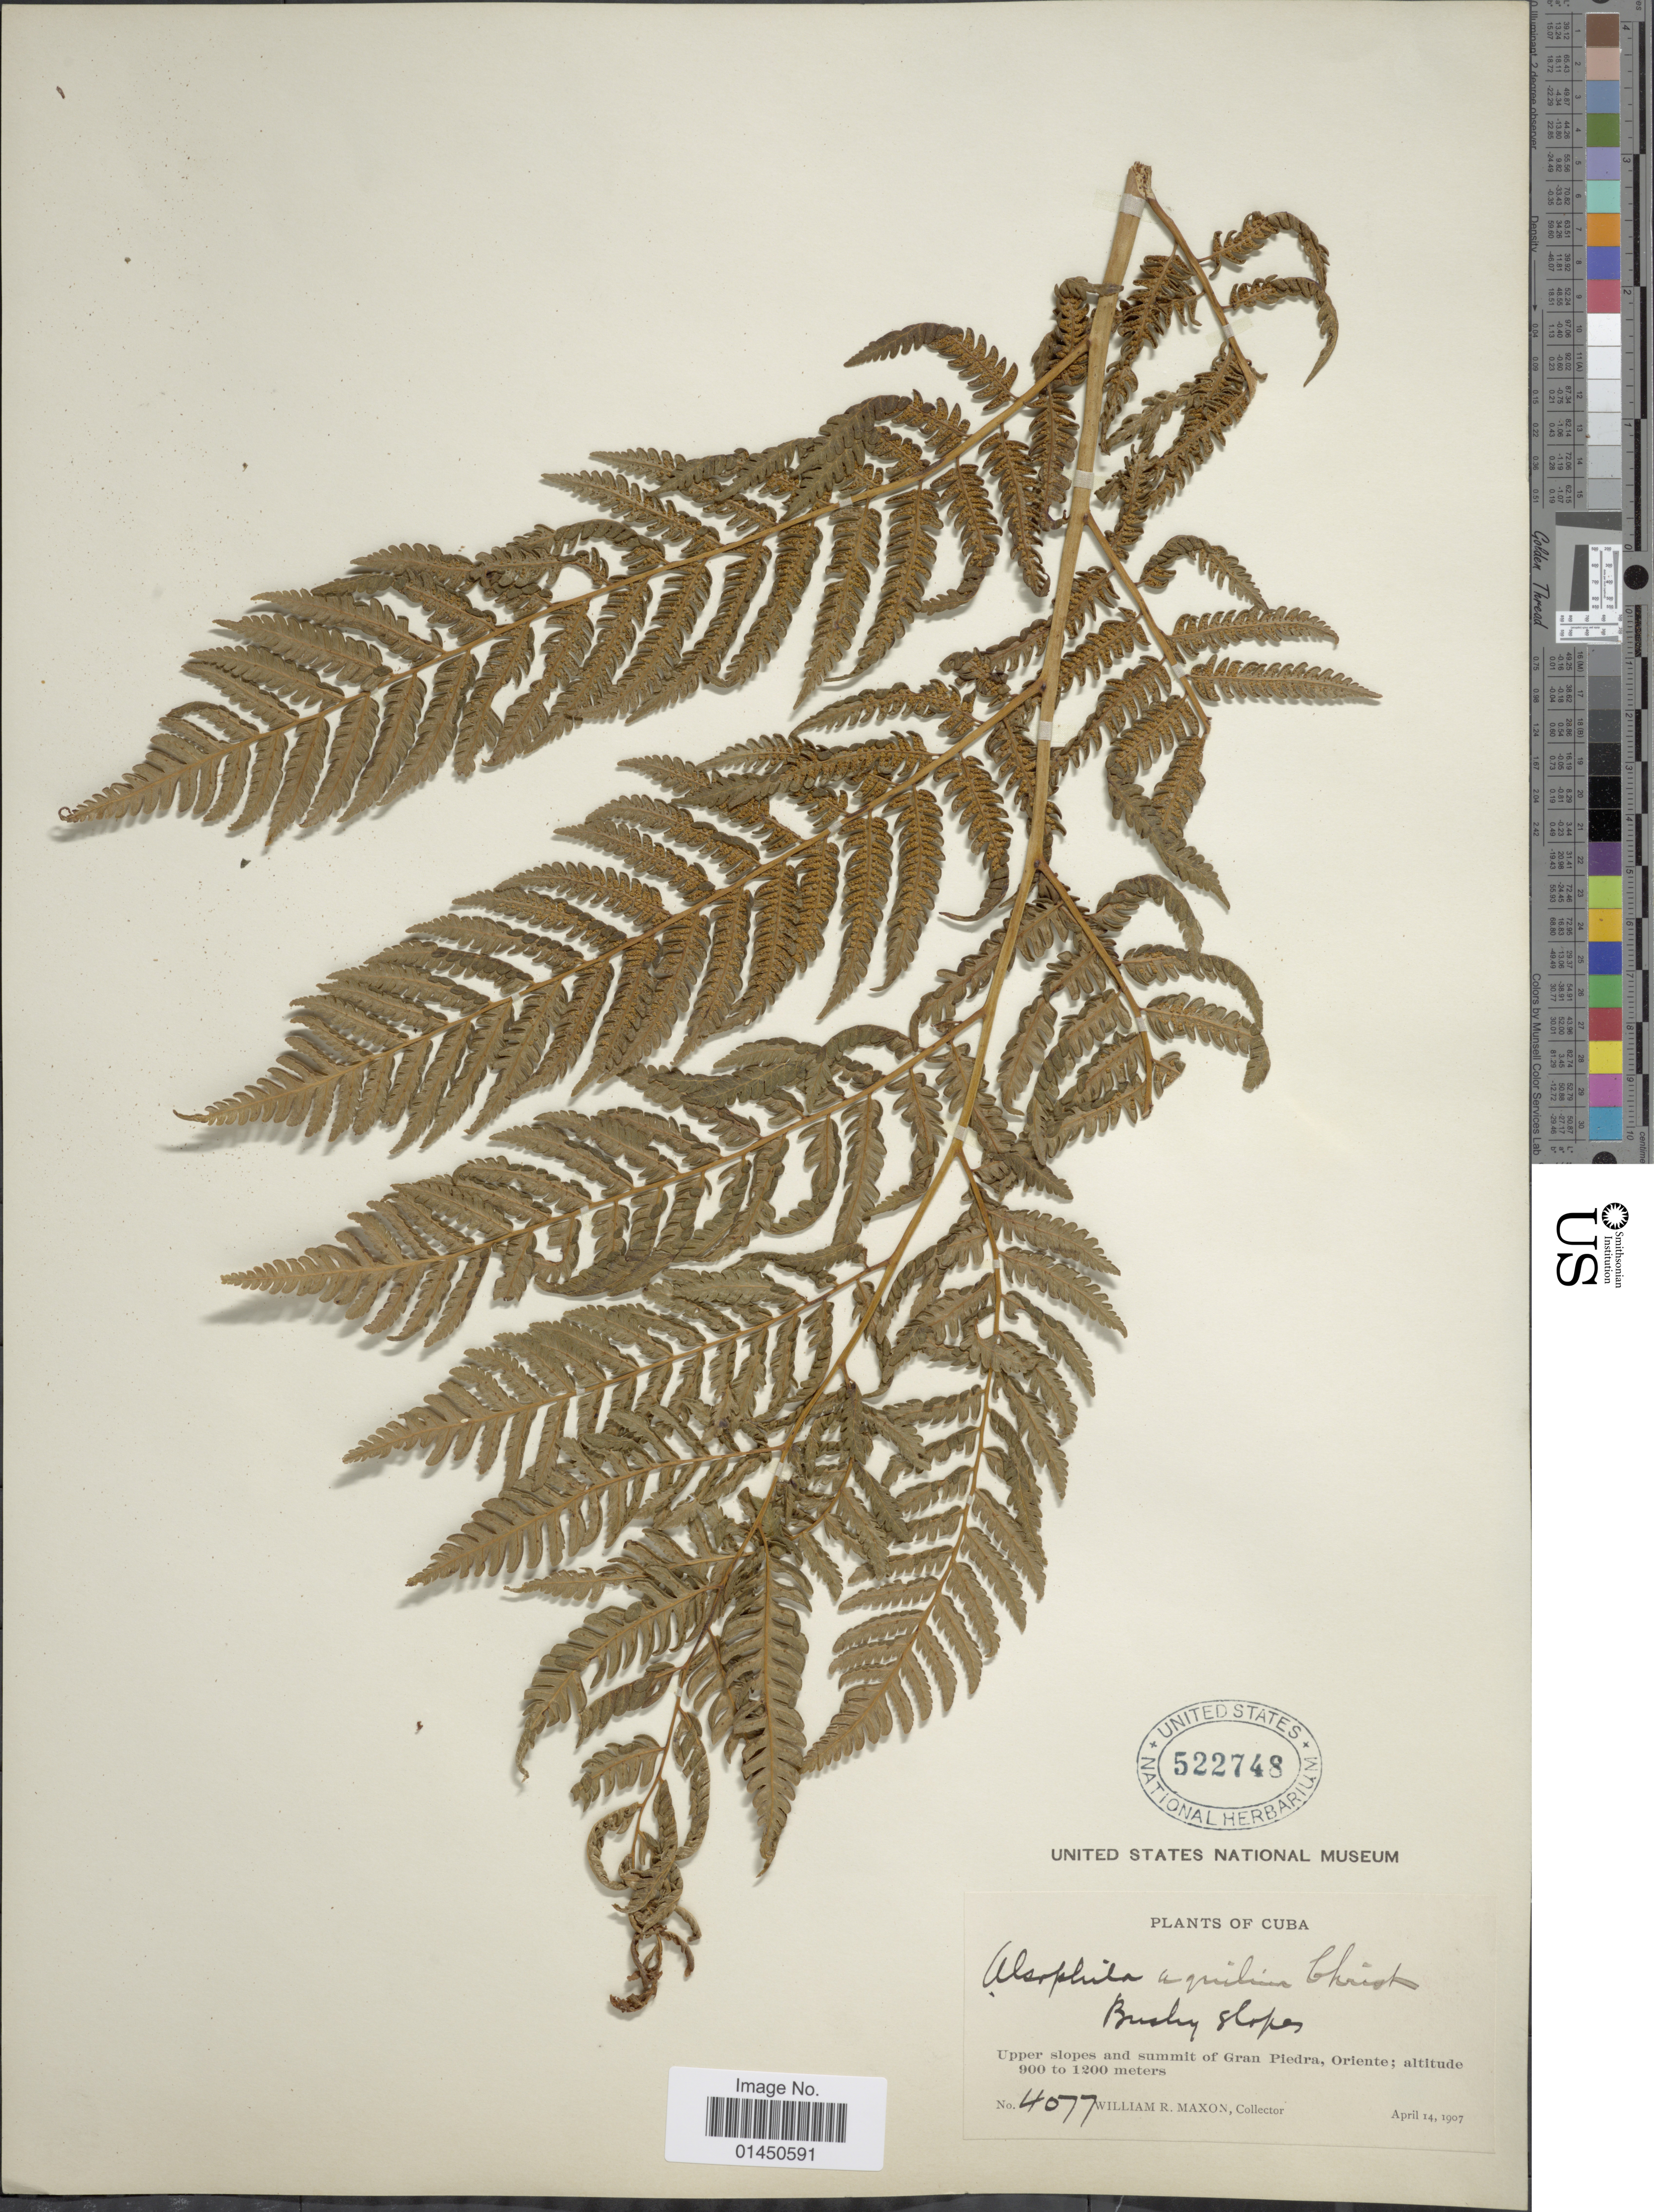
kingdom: Plantae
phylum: Tracheophyta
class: Polypodiopsida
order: Cyatheales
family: Cyatheaceae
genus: Cyathea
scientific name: Cyathea parvula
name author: (Jenman) Domin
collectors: W. R. Maxon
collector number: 4077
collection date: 1907-04-14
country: Cuba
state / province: Oriente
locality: Upper slopes and summit of Gran Piedra, bushy slopes.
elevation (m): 900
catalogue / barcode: US 522748